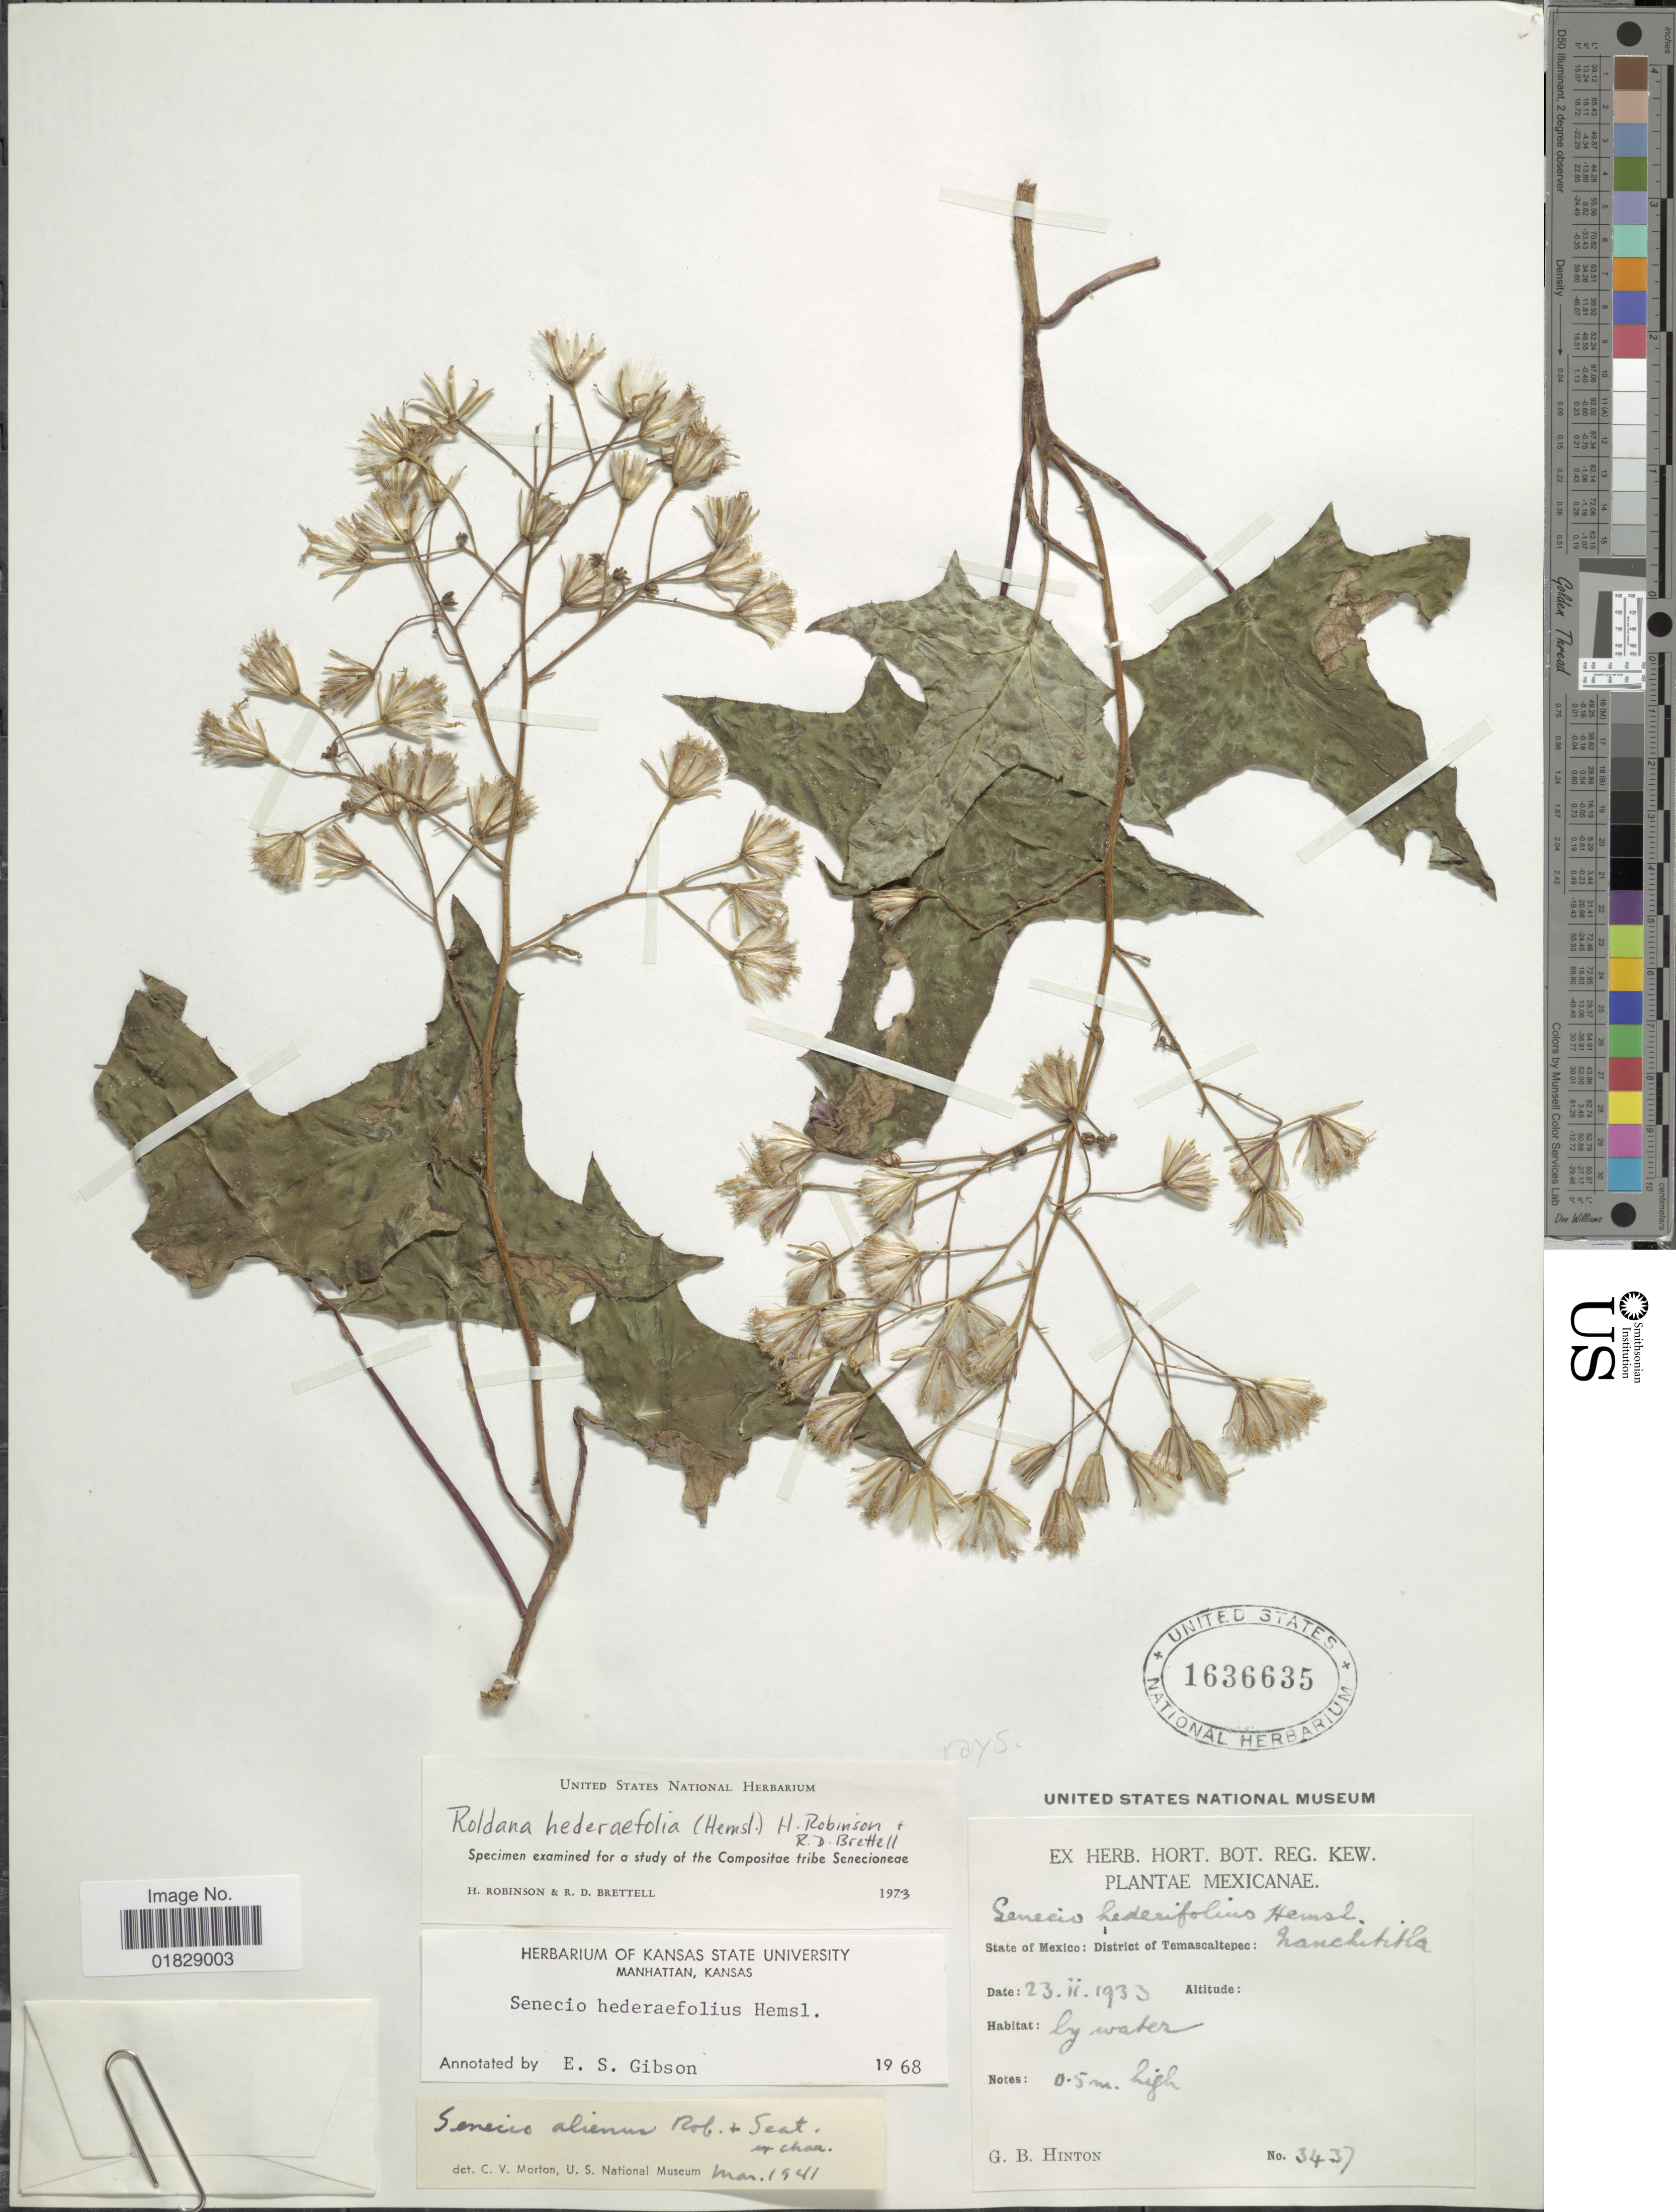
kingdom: Plantae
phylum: Tracheophyta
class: Magnoliopsida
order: Asterales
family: Asteraceae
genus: Roldana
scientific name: Roldana hederifolia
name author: (Hemsl.) H. Rob. & Brettell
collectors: G. B. Hinton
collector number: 3437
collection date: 1933-02-23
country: Mexico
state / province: México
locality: State of Mexico: District of Temascaltepec: Nanchititla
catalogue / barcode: US 1636635